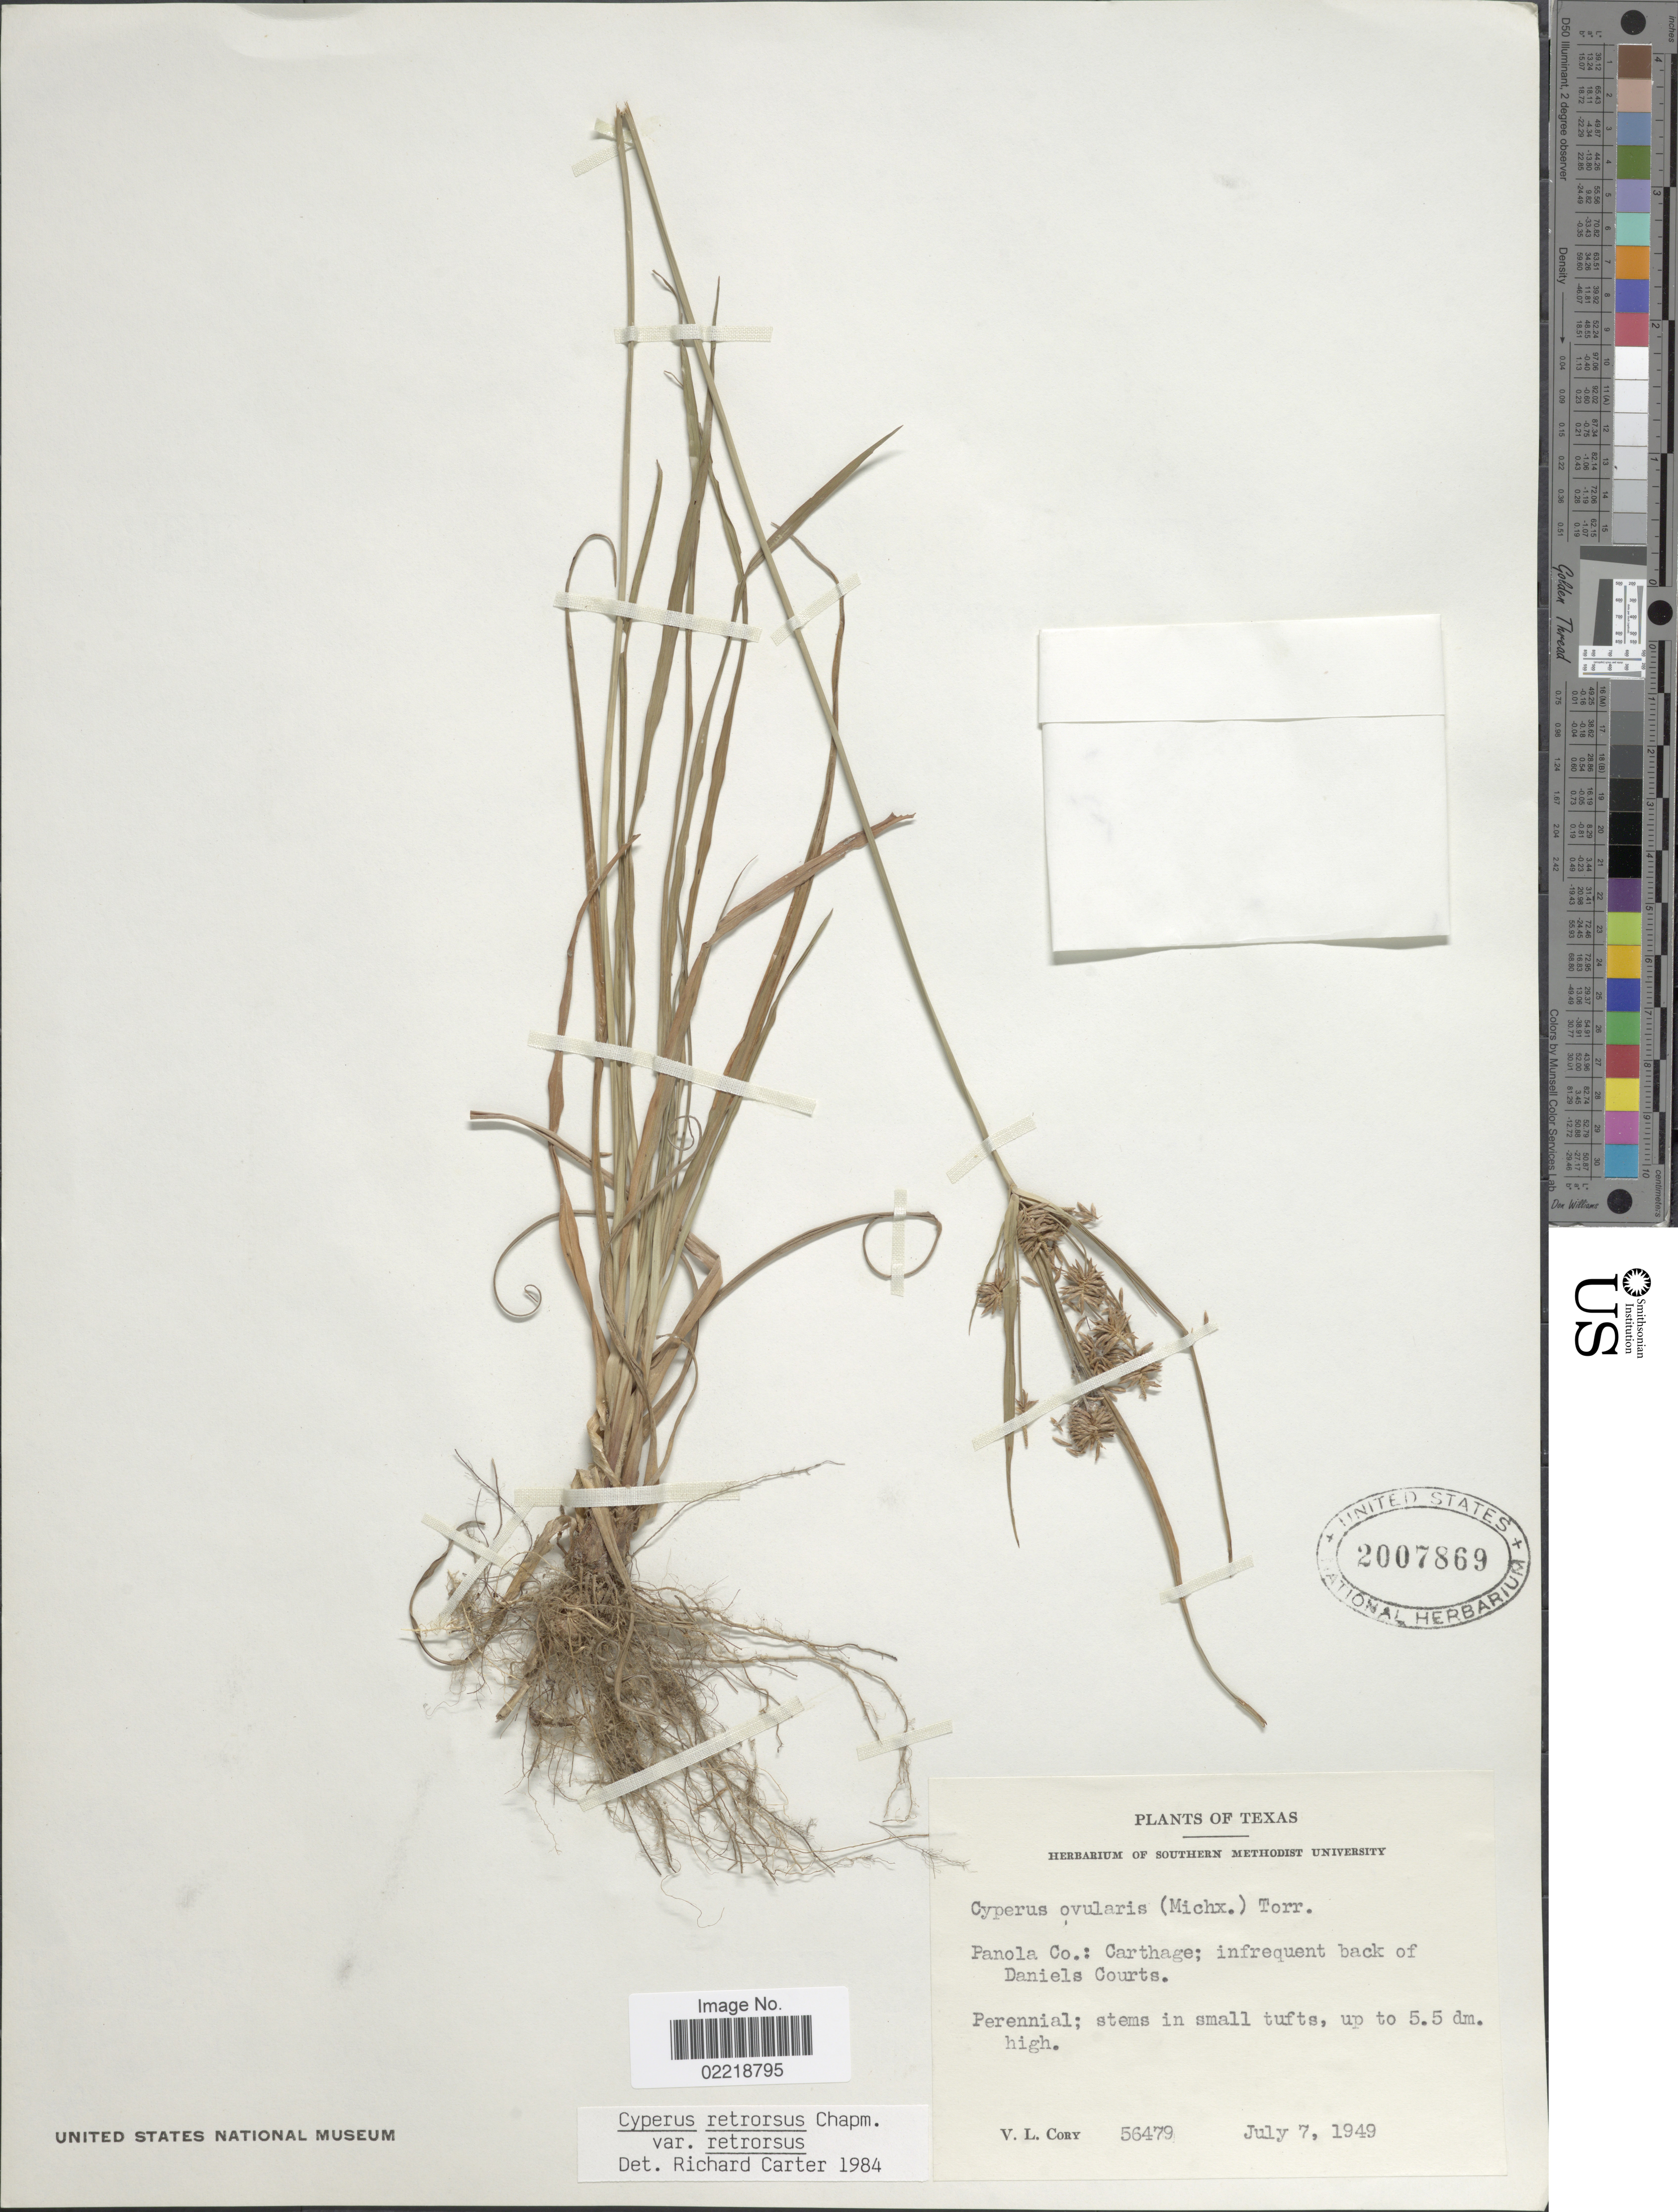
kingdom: Plantae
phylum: Tracheophyta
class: Liliopsida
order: Poales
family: Cyperaceae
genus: Cyperus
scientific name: Cyperus retrorsus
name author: Chapm.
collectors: V. Cory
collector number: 56479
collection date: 1949-07-07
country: United States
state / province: Texas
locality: Panola Co.: Carthage; infrequent back of Daniels Courts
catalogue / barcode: US 2007869